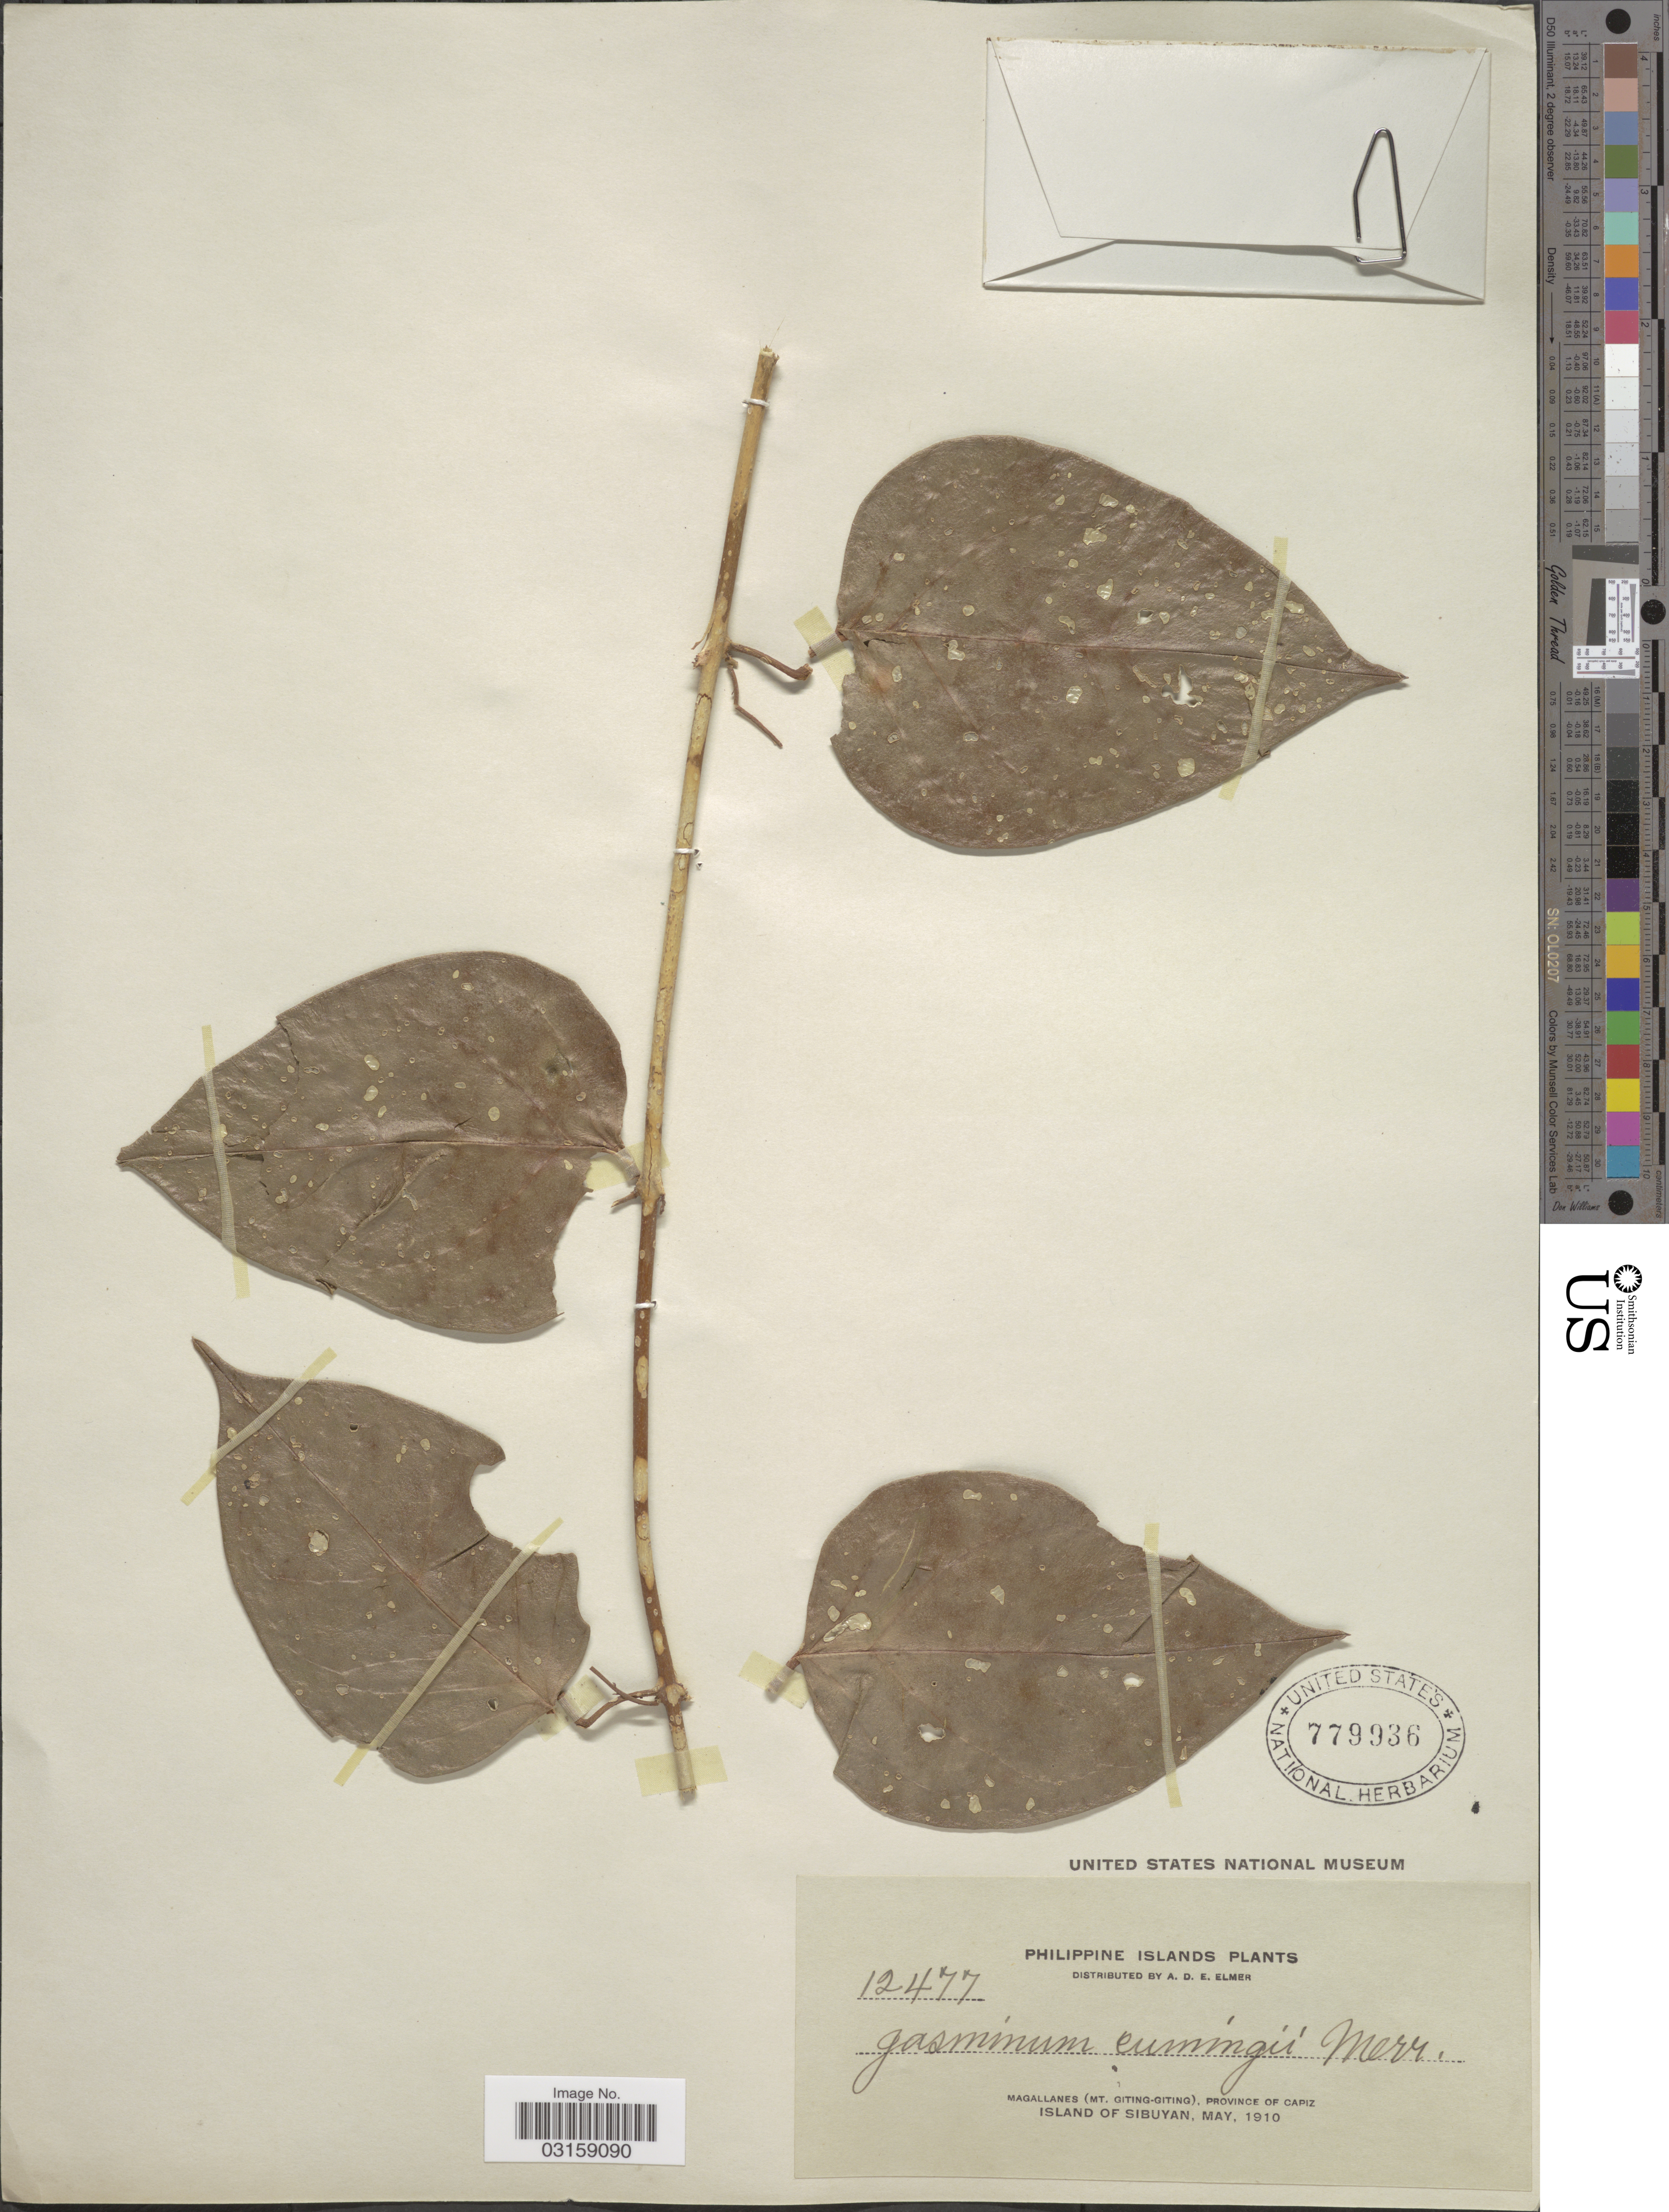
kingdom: Plantae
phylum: Tracheophyta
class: Magnoliopsida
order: Lamiales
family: Oleaceae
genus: Jasminum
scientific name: Jasminum cumingii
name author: Merr.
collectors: A. D. E. Elmer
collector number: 12477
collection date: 1910-05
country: Philippines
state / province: Western Visayas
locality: Philippine Islands. Magallanes (Mt. Giting-Giting), Province of Capiz. Island of Sibuyan.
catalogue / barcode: US 779936